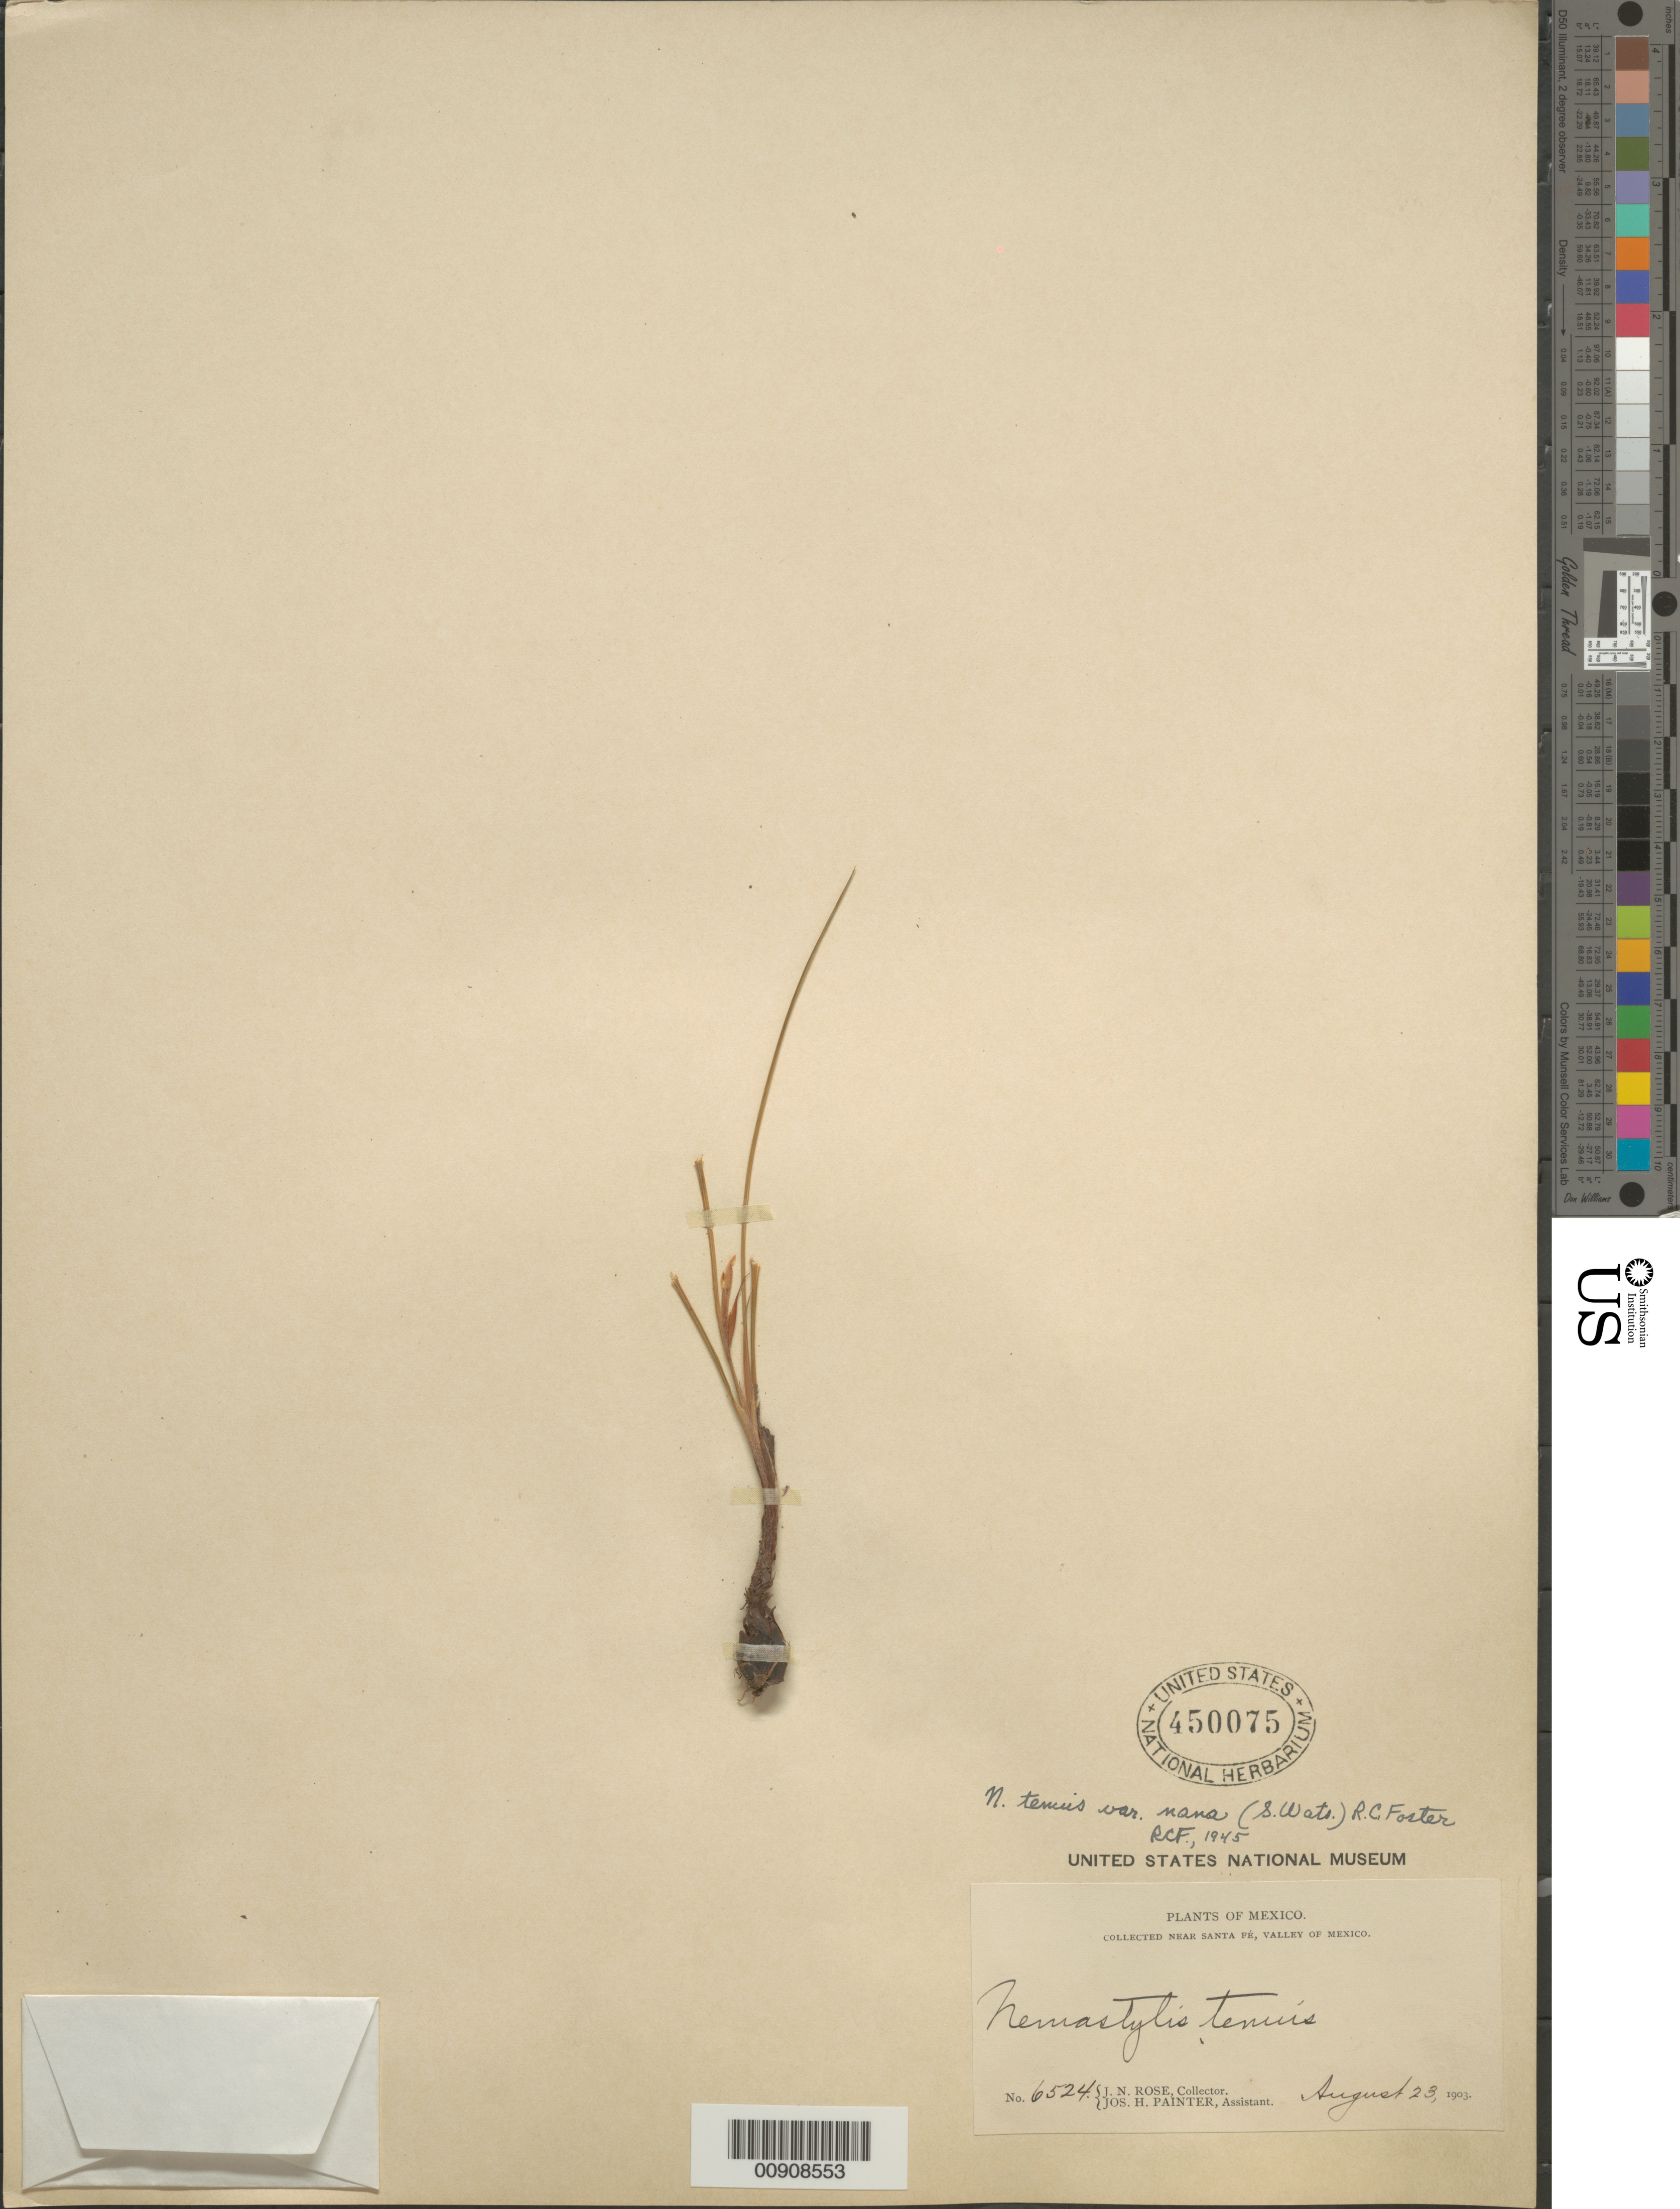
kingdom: Plantae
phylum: Tracheophyta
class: Liliopsida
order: Asparagales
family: Iridaceae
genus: Nemastylis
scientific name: Nemastylis tenuis var. nana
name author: (S. Watson) R.C. Foster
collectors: J. N. Rose & J. H. Painter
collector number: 6524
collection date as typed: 23 Aug 1903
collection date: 1903-08-23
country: Mexico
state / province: Distrito Federal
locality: Near Santa Fé, Valley of México.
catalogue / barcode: US 450075